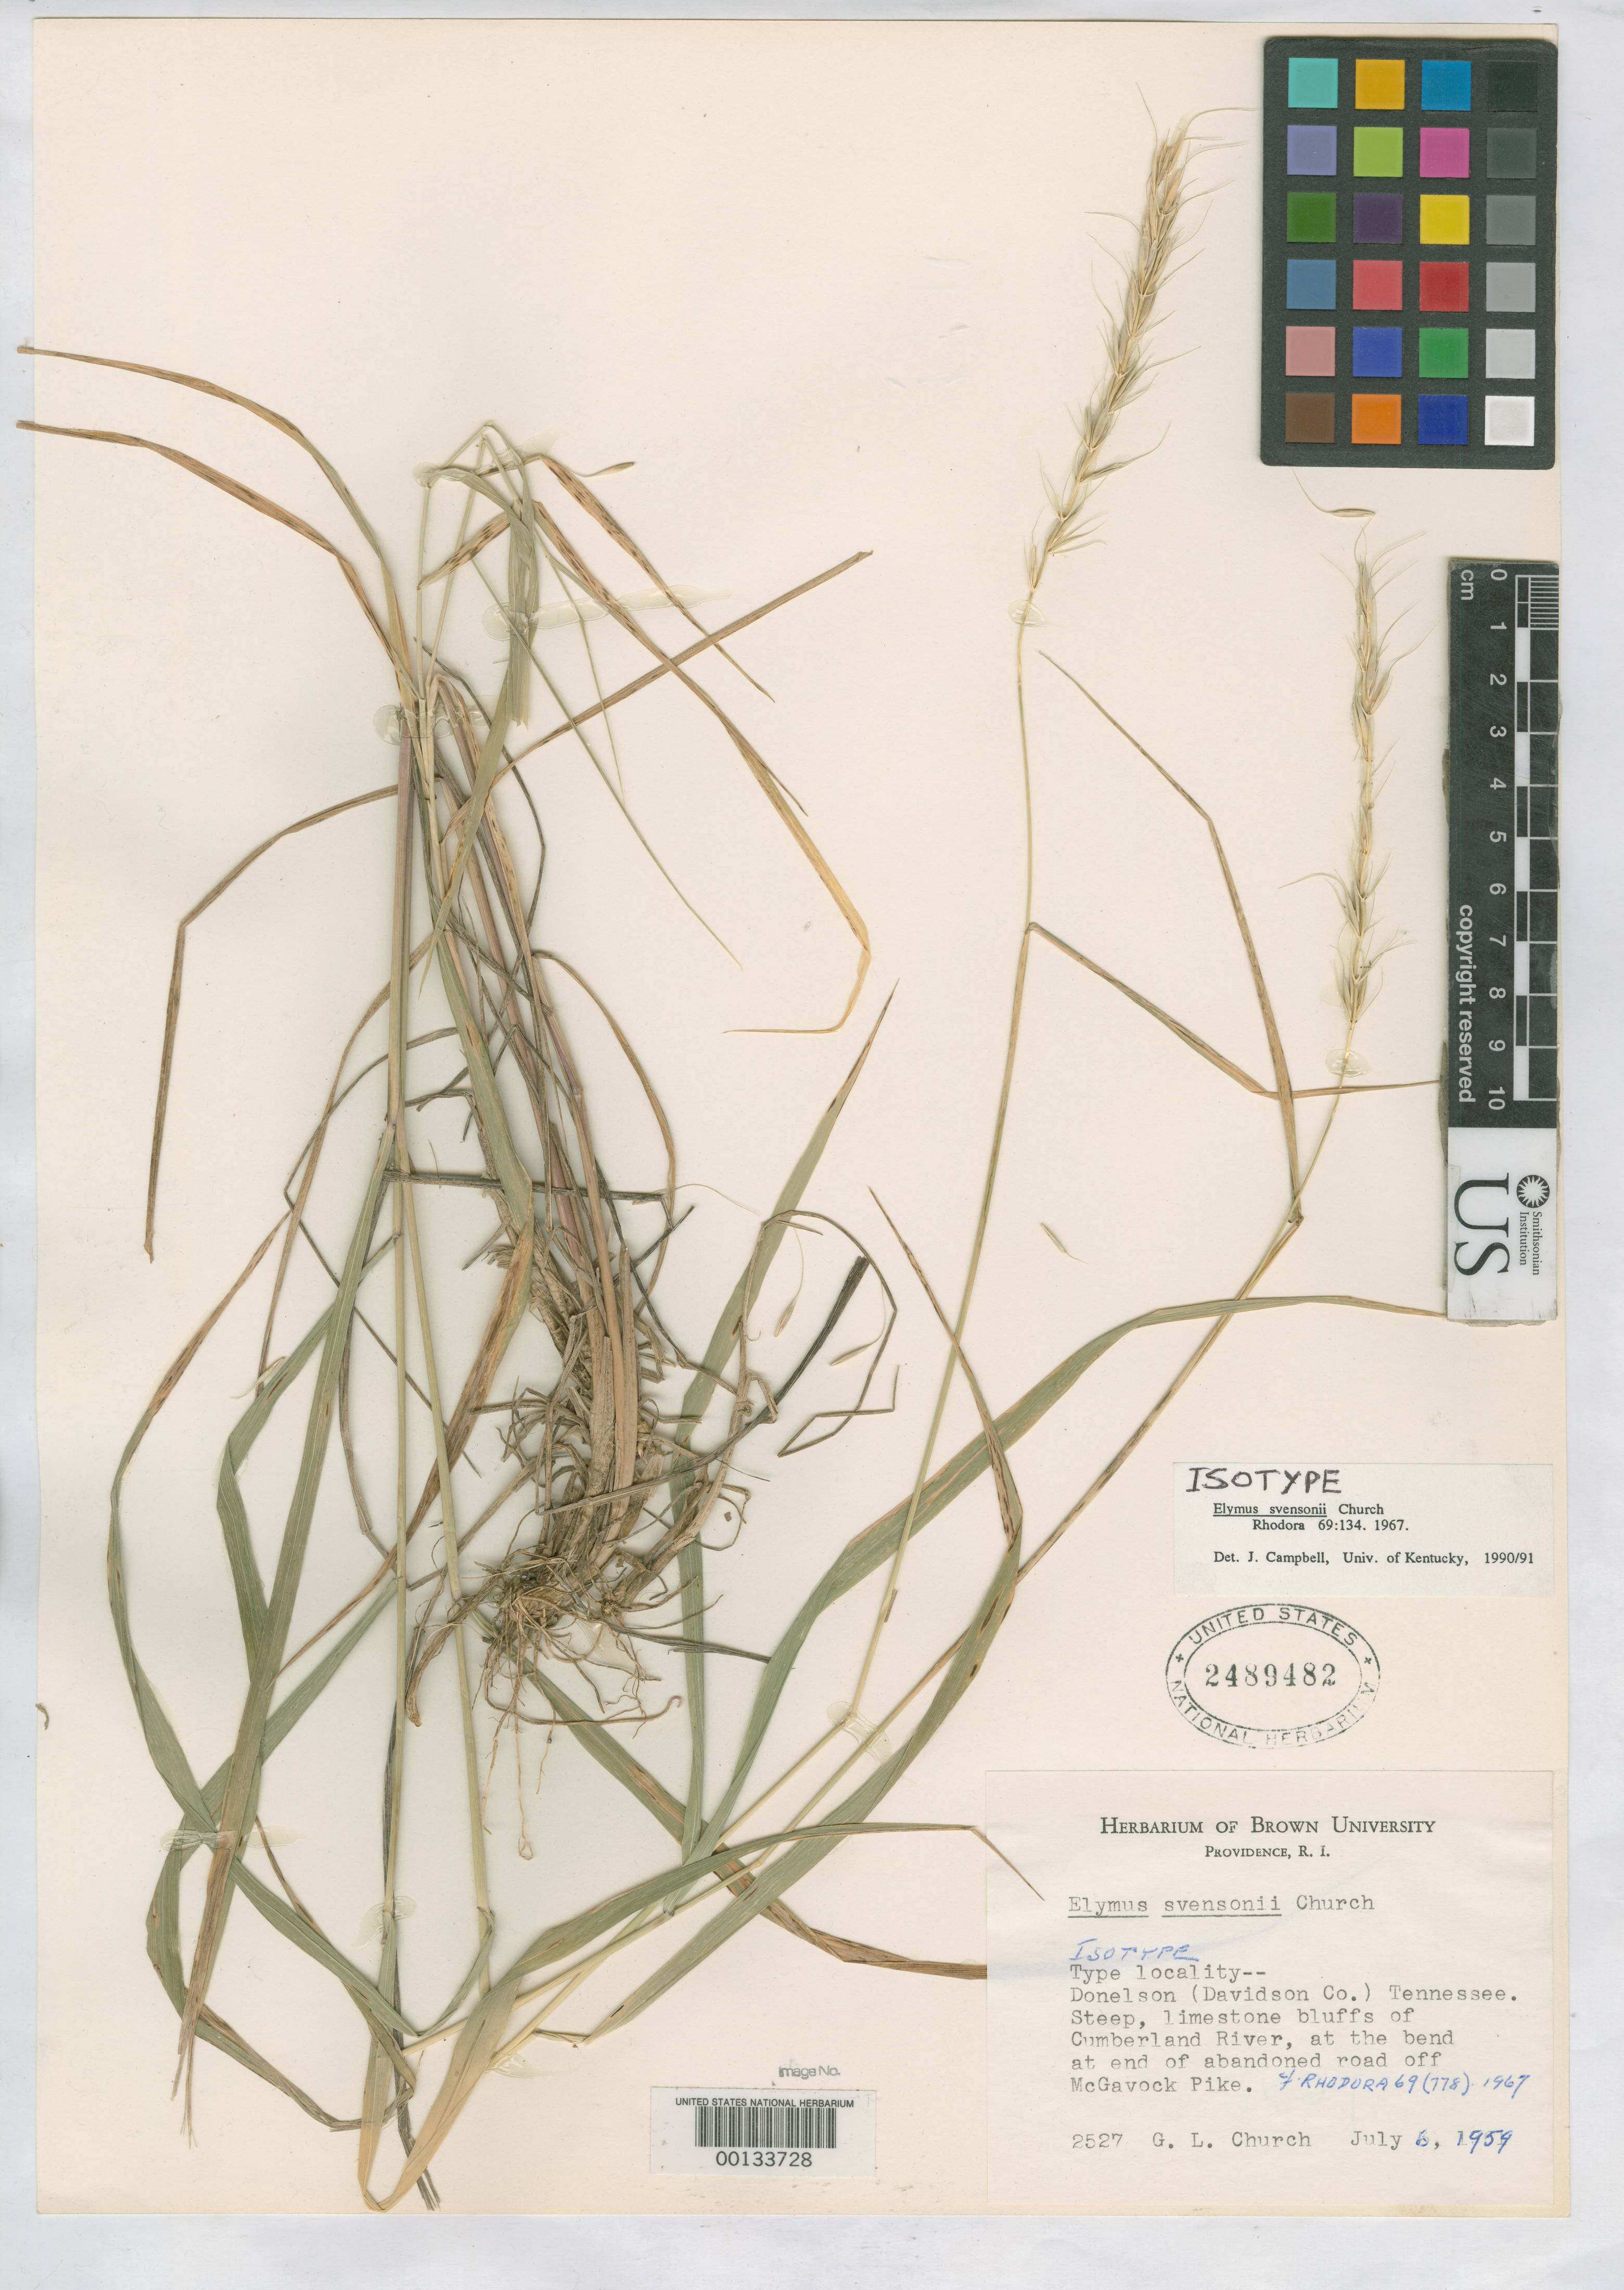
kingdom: Plantae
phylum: Tracheophyta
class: Liliopsida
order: Poales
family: Poaceae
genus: Elymus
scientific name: Elymus svensonii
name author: G.L. Church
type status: Isotype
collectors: G. L. Church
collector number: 2527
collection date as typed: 06 Jul 1959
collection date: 1959-07-06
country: United States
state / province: Tennessee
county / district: Davidson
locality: Donelson bluffs of Cumberland River, off McGavock Pike.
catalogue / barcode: US 2489482